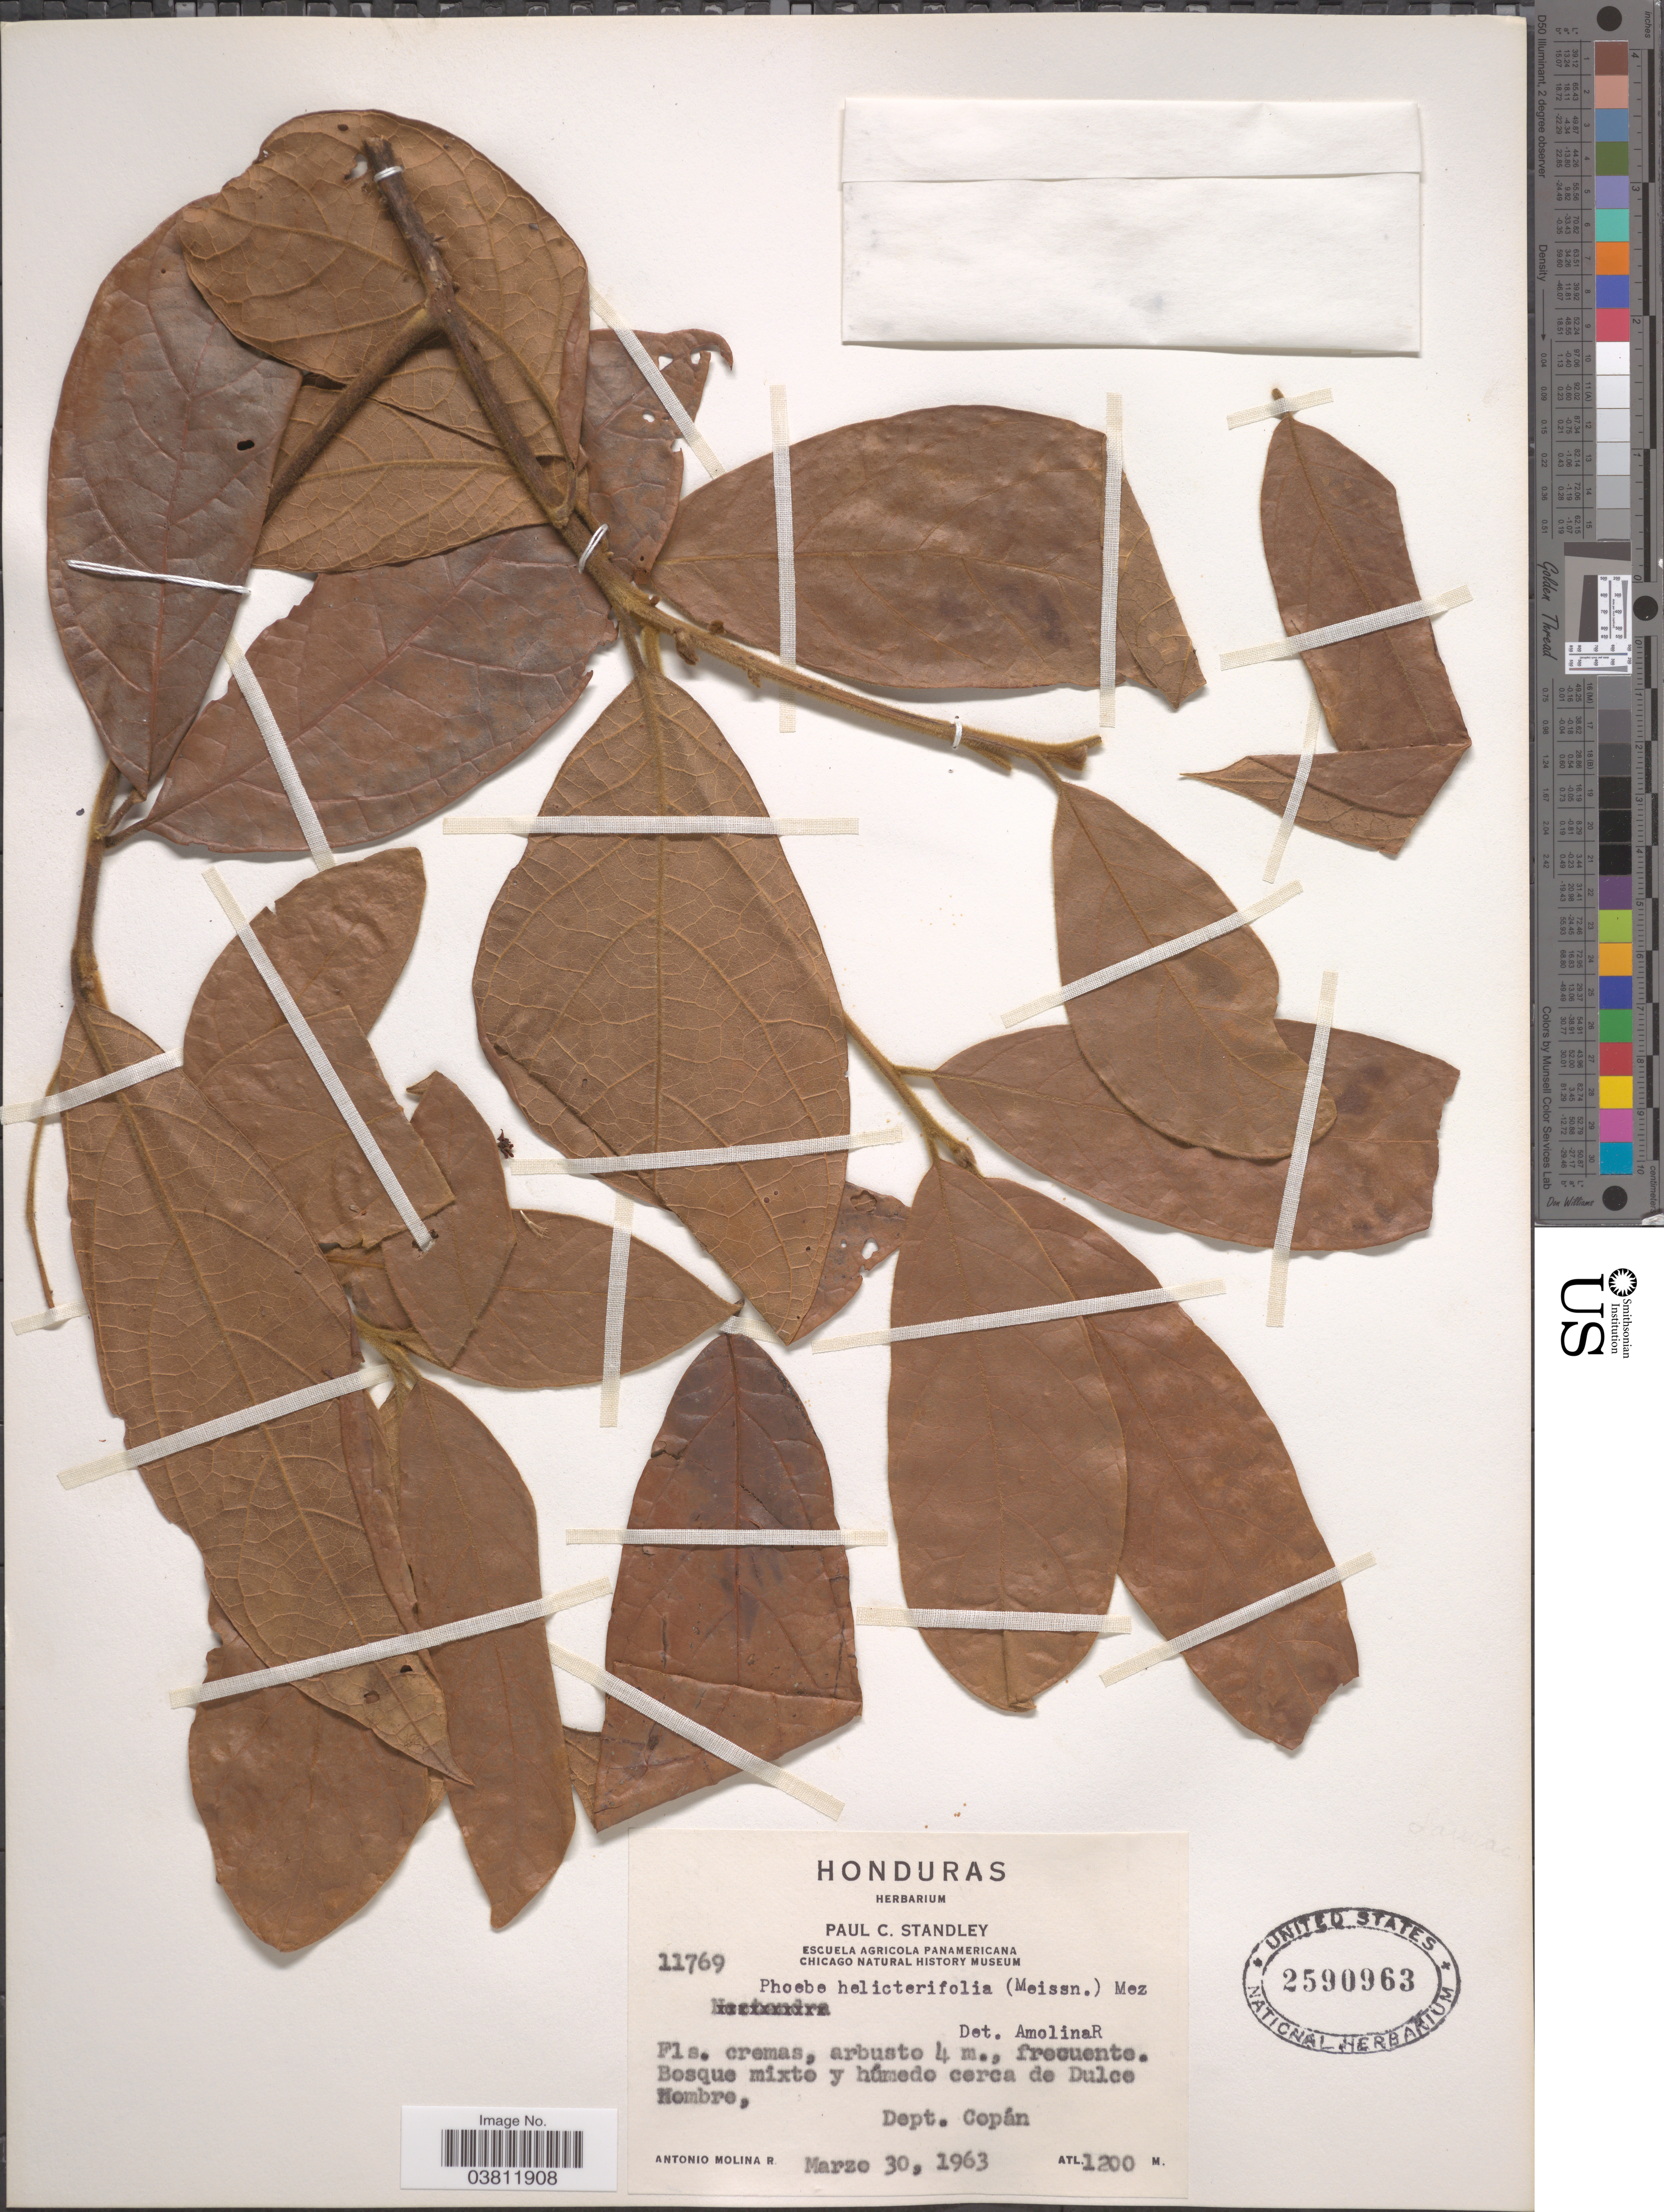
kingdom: Plantae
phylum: Tracheophyta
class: Magnoliopsida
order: Laurales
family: Lauraceae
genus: Phoebe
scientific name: Phoebe helicterifolia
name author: (Meisn.) Mez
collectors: A. Molina R.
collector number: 11769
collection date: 1963-03-30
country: Honduras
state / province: Copan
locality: Bosque mixto y húmedo cerca de Dulce Nombre, Dept. Copán.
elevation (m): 1200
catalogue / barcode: US 2590963